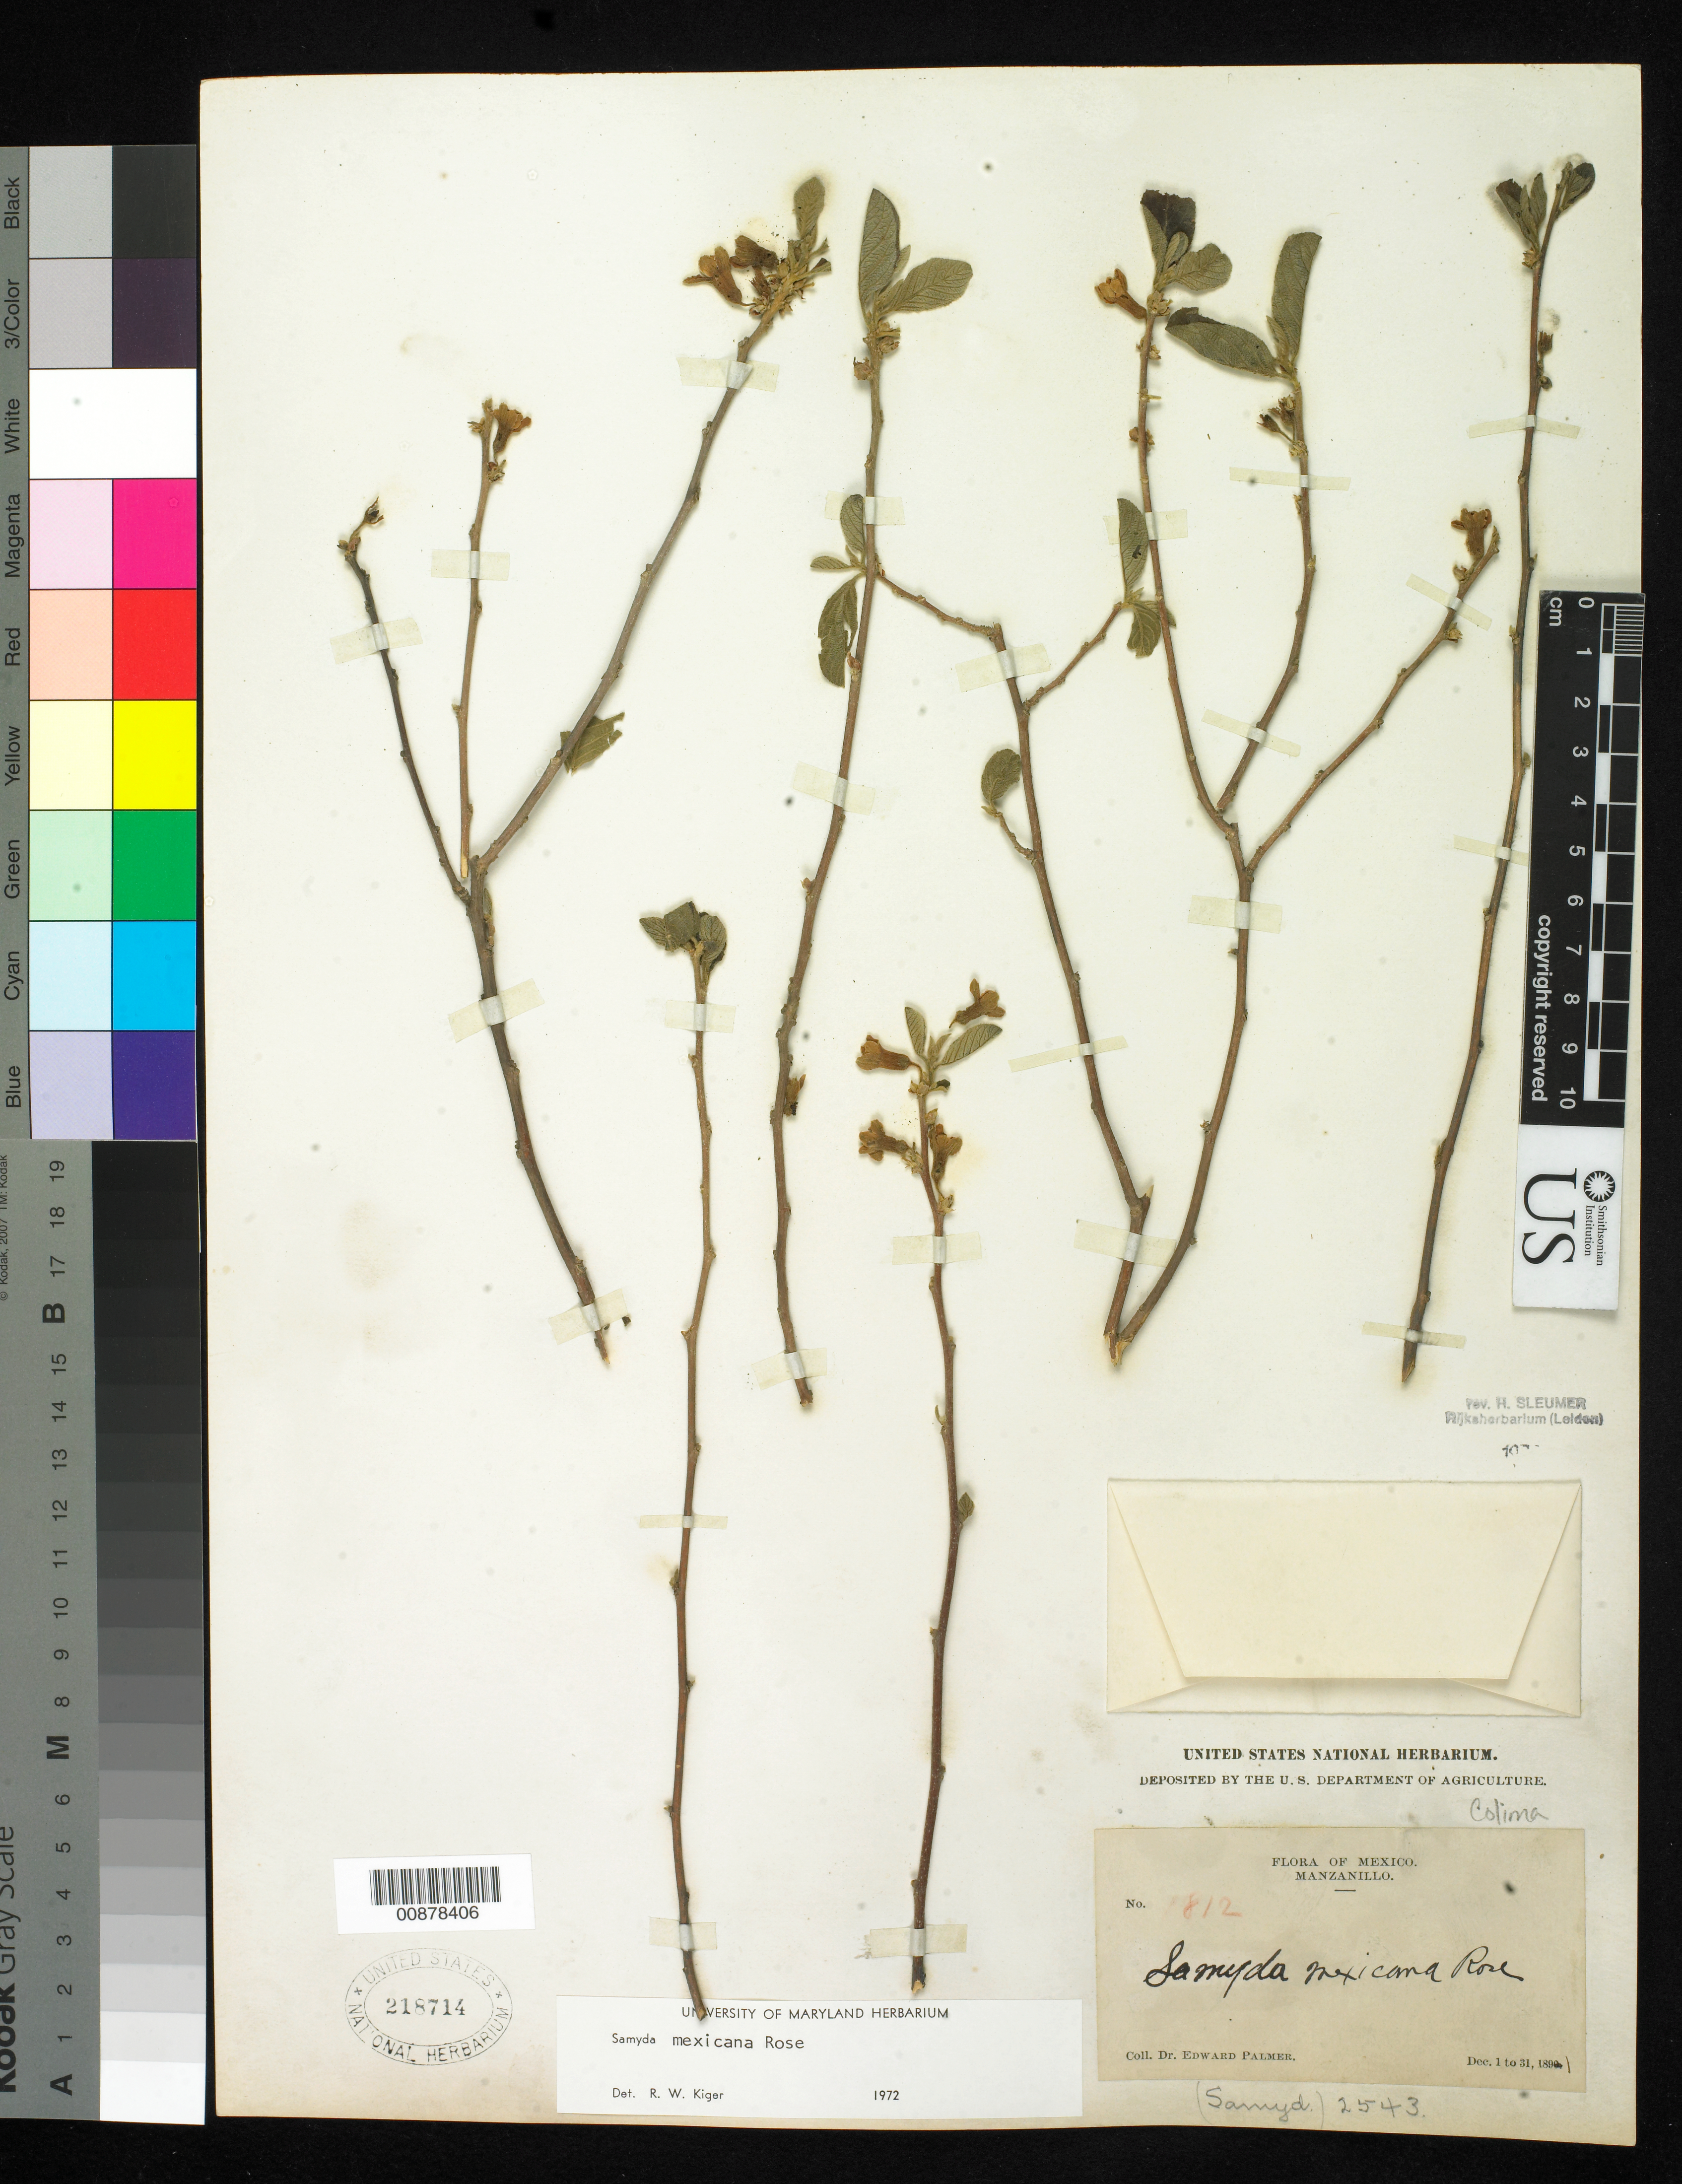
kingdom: Plantae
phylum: Tracheophyta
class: Magnoliopsida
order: Malpighiales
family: Salicaceae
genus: Casearia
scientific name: Casearia mexicana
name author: (Rose) T. Samar. & M.H. Alford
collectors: E. Palmer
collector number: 1812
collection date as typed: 01 Dec 1891 to 31 Dec 1891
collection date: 1891-12-01/1891-12-31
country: Mexico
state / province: Colima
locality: Manzanillo, Colima.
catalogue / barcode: US 218714